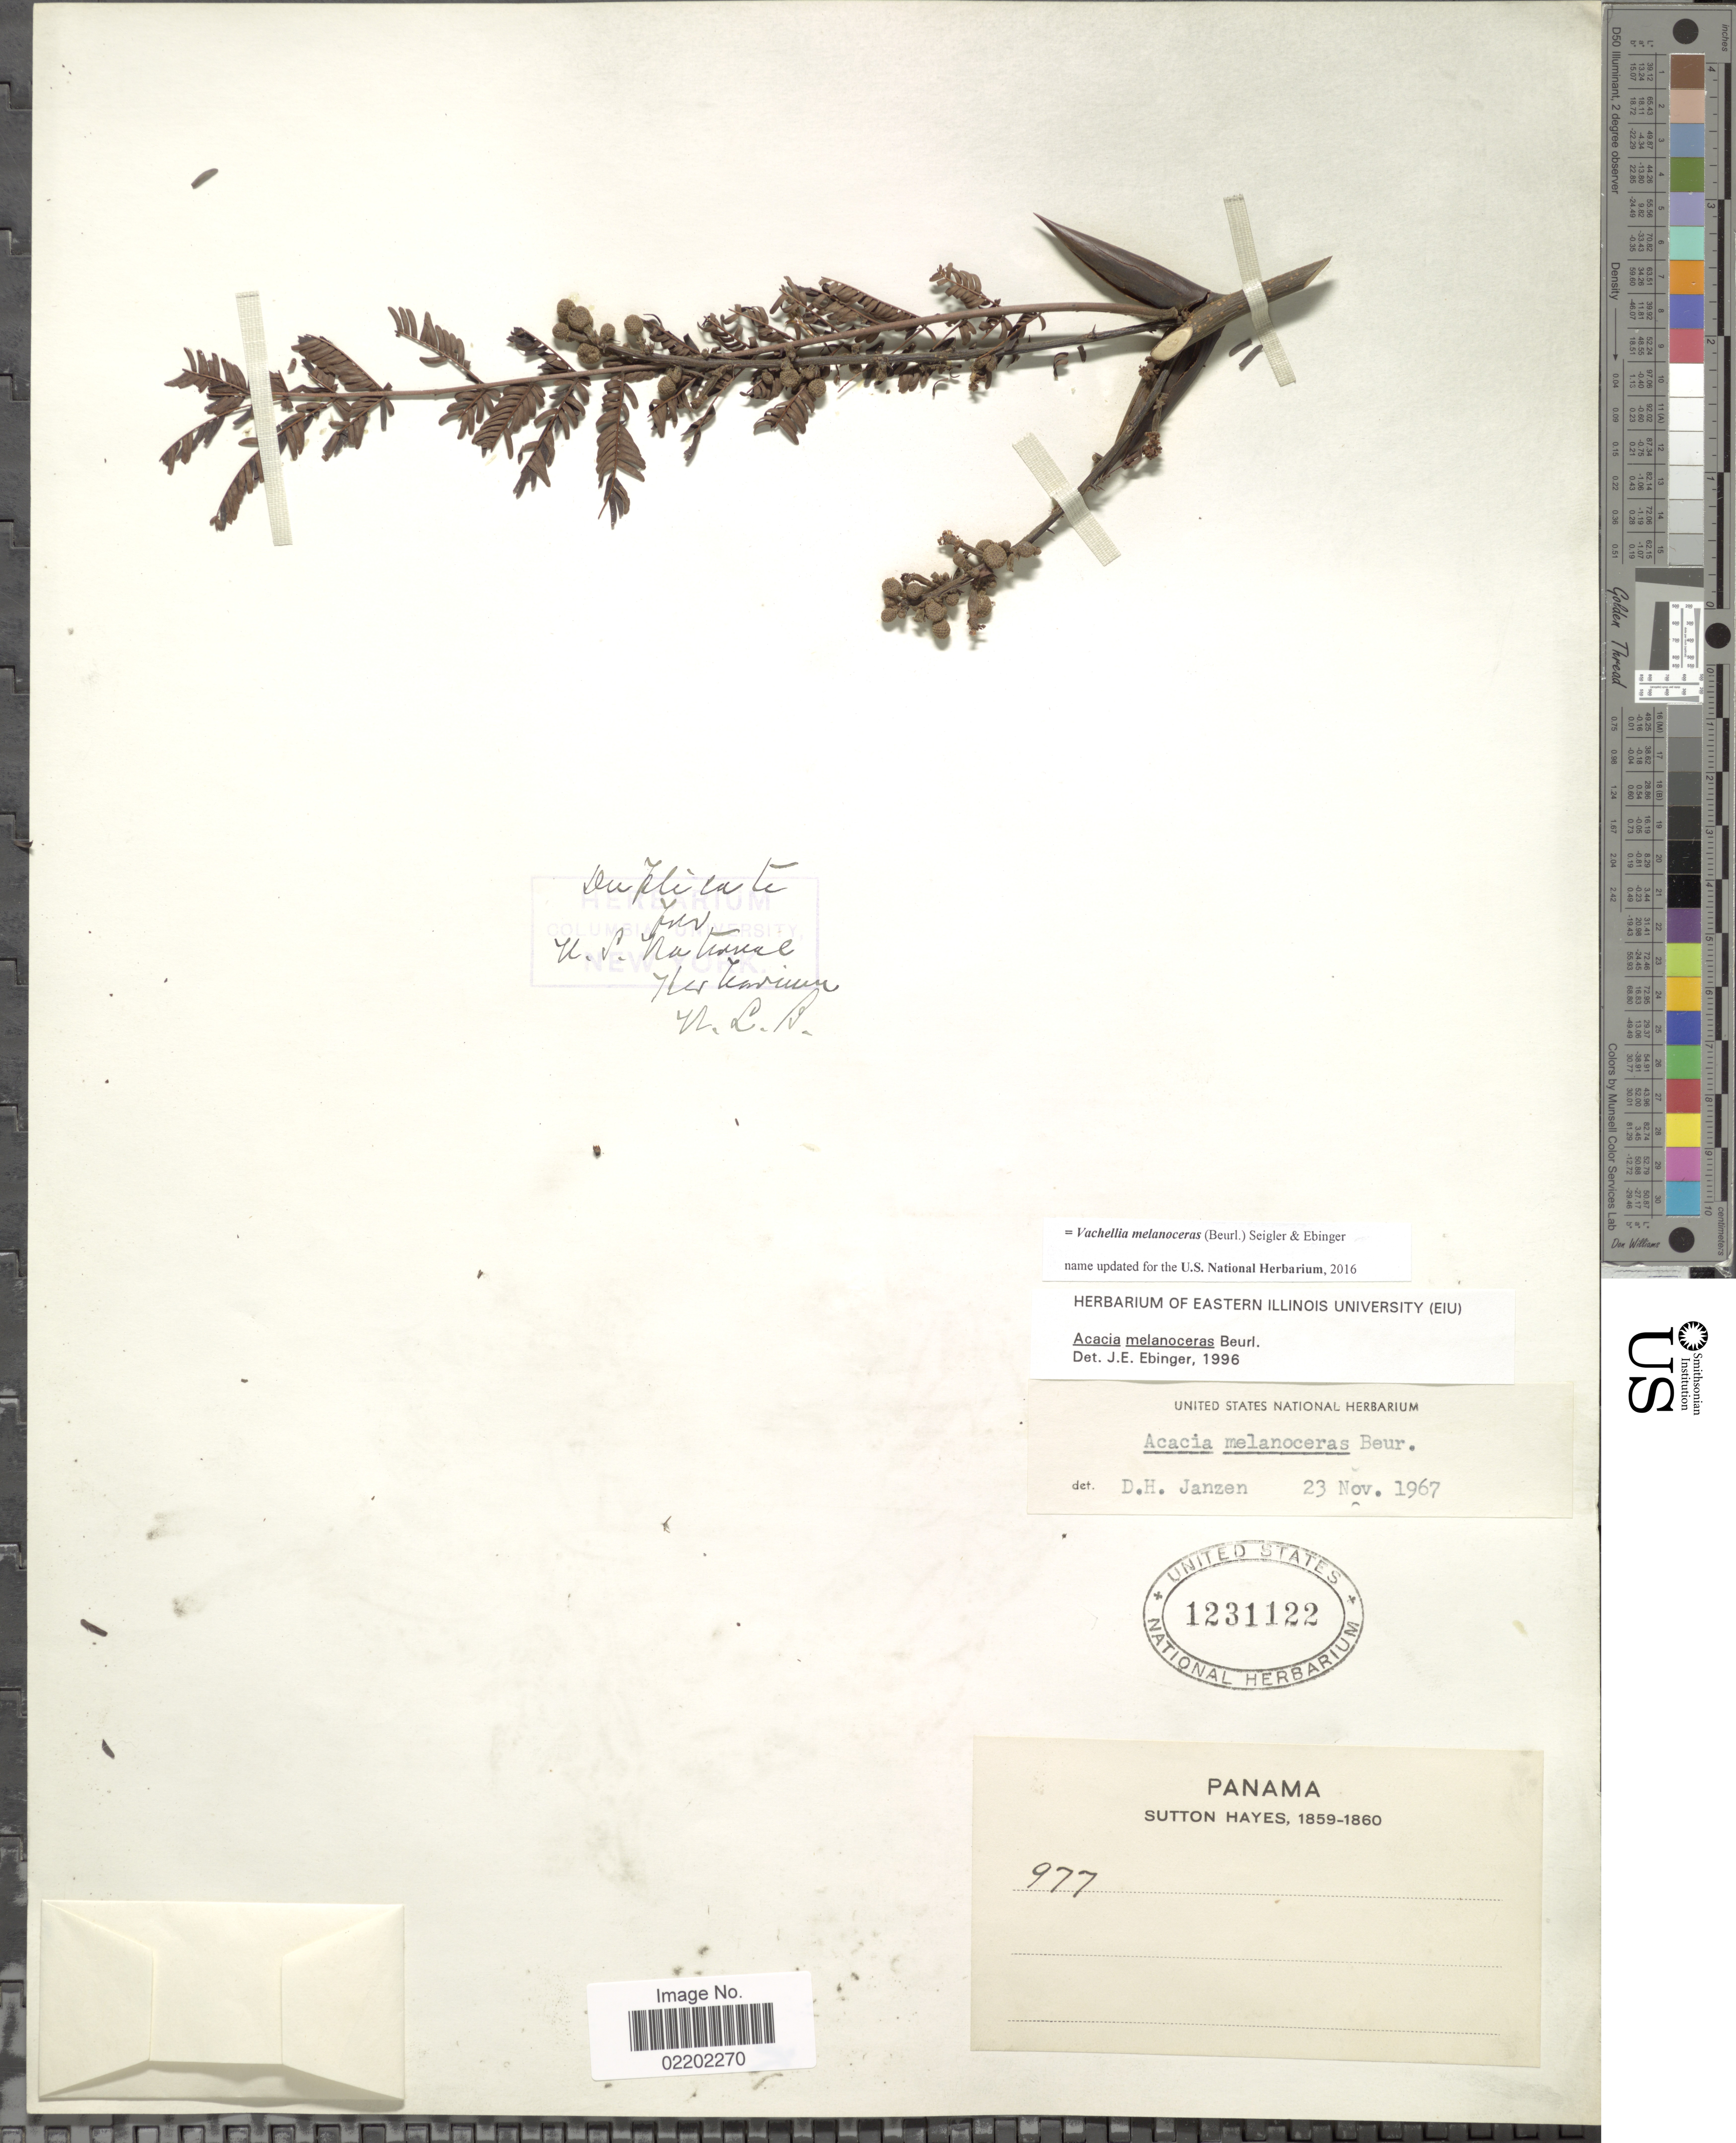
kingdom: Plantae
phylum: Tracheophyta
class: Magnoliopsida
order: Fabales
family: Fabaceae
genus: Vachellia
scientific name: Vachellia melanoceras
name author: (Beurl.) Seigler & Ebinger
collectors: S. Hayes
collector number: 977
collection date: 1859/1860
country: Panama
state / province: Panamá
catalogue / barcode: US 1231122